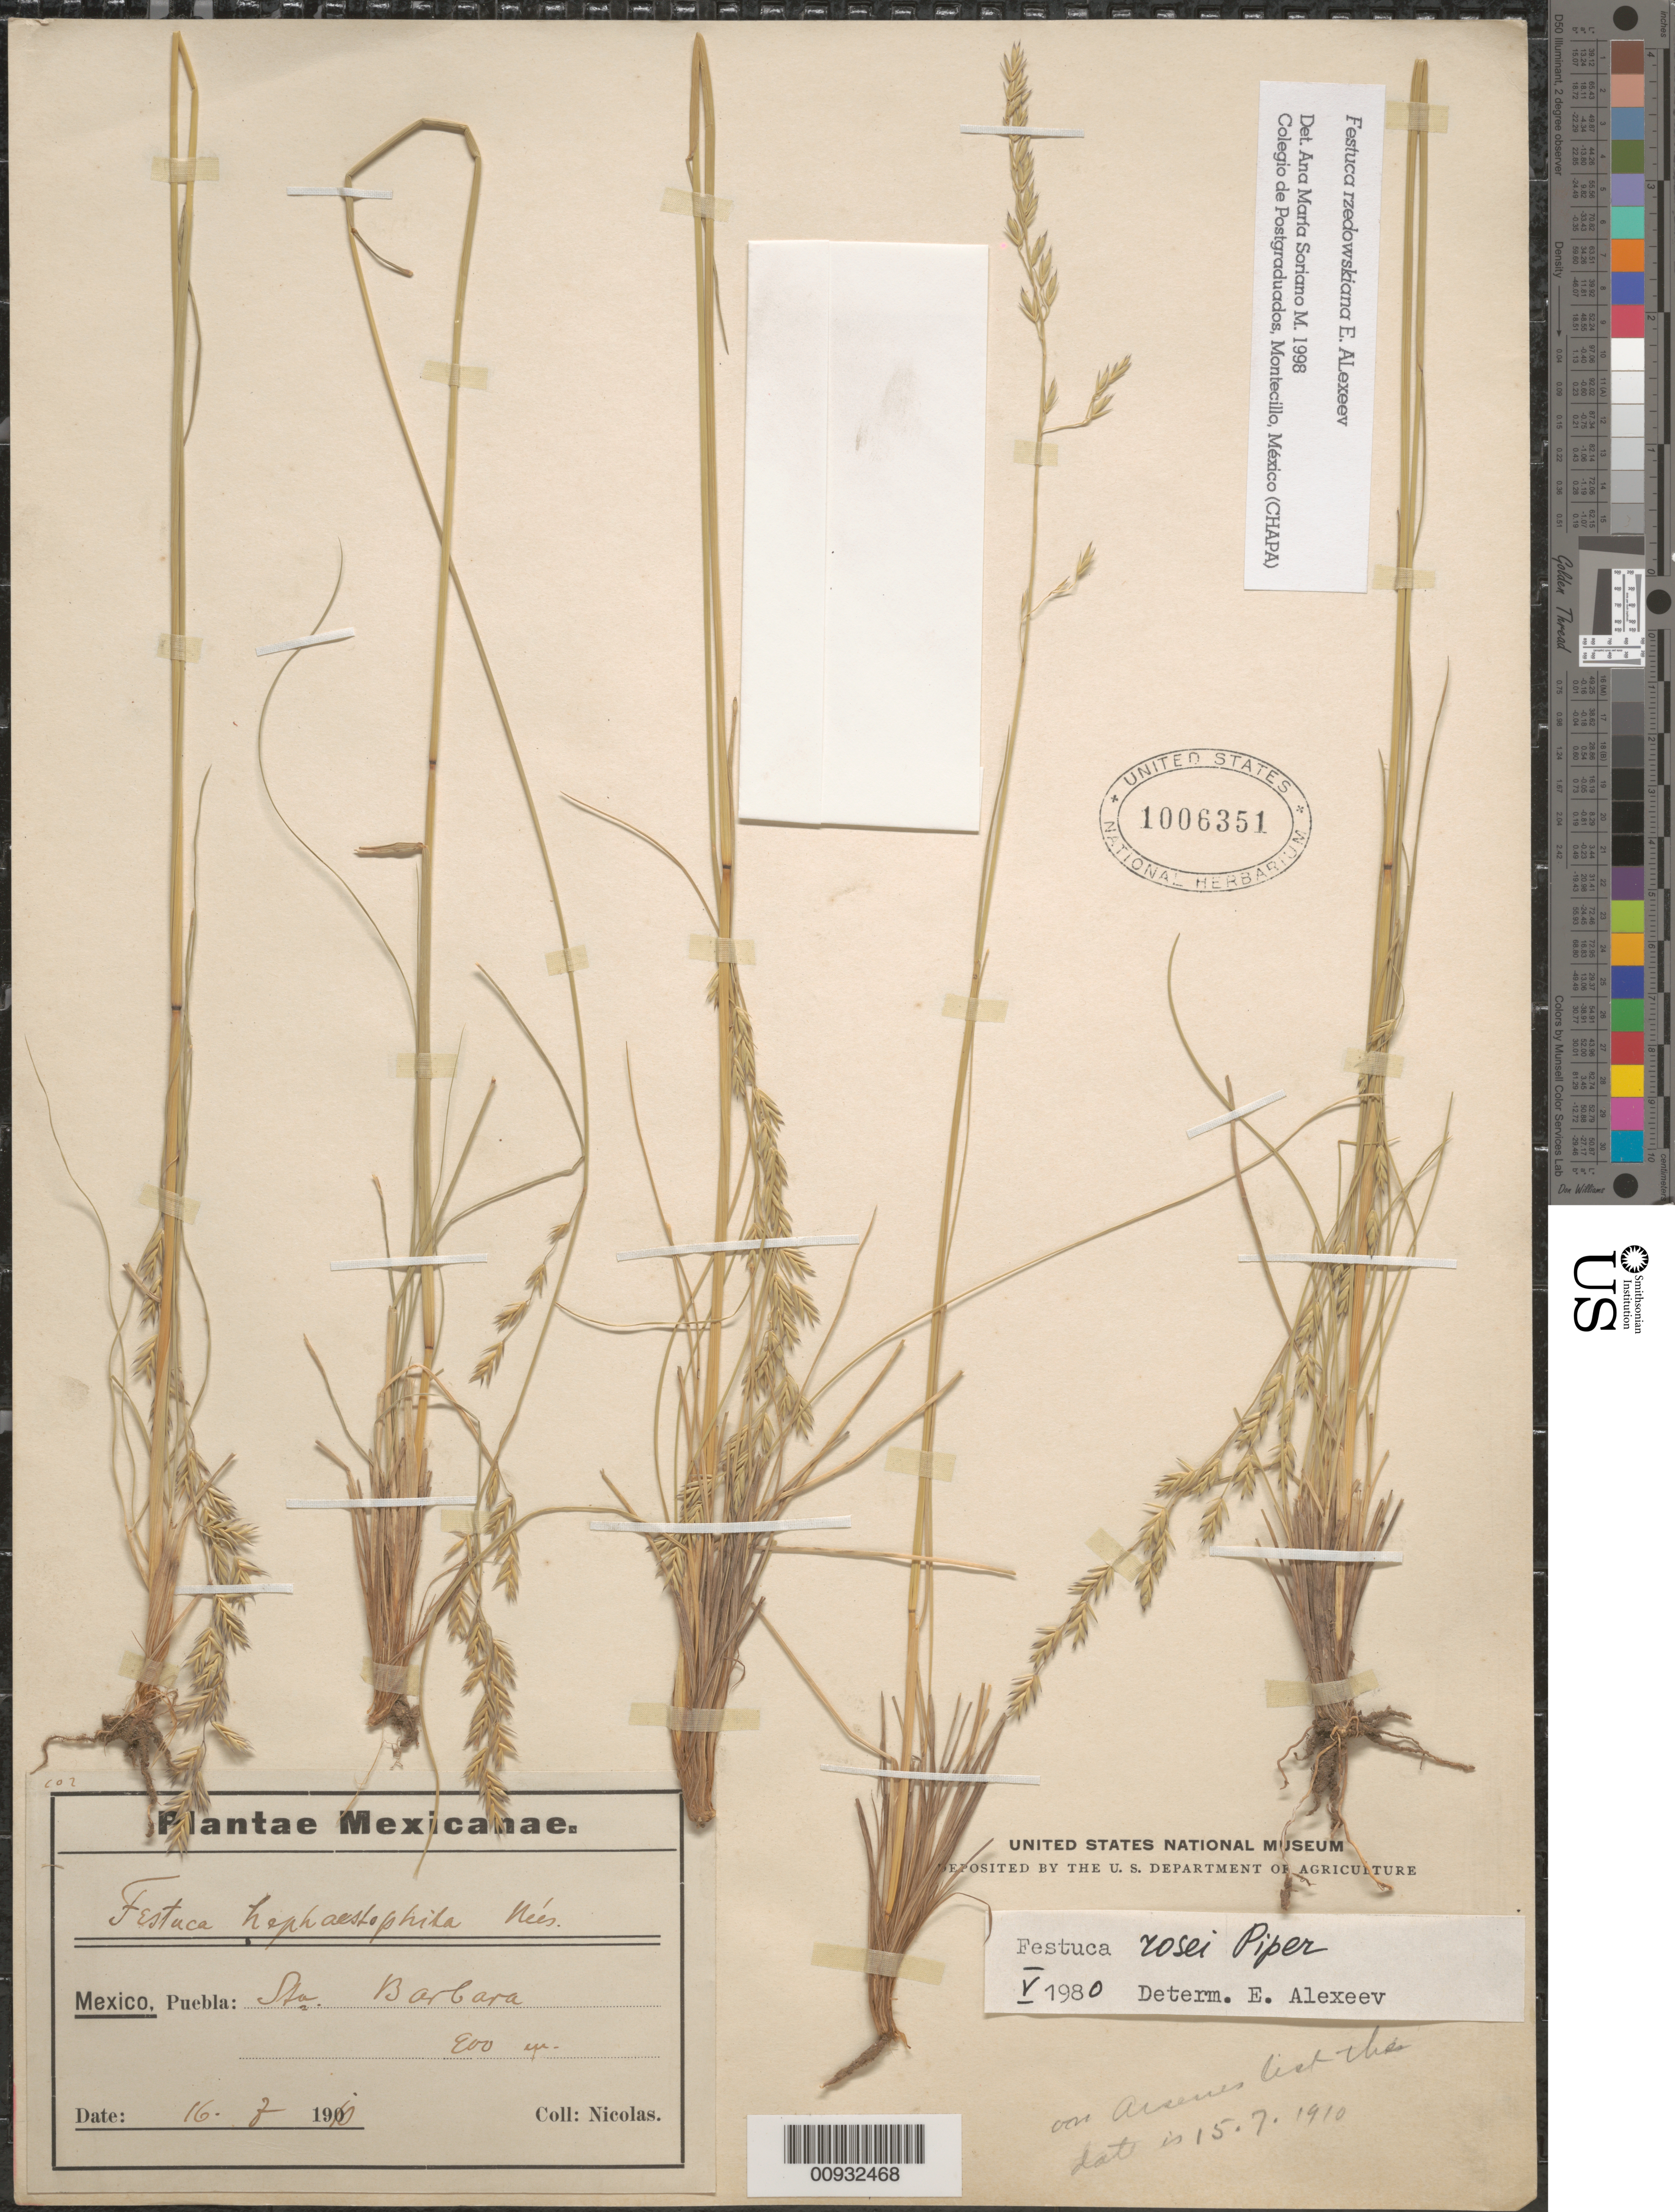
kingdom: Plantae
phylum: Tracheophyta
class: Liliopsida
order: Poales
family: Poaceae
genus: Festuca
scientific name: Festuca rzedowskiana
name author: E.B. Alexeev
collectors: -. Nicolas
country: Mexico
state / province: Puebla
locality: Sta. Barbara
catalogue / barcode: US 1006351